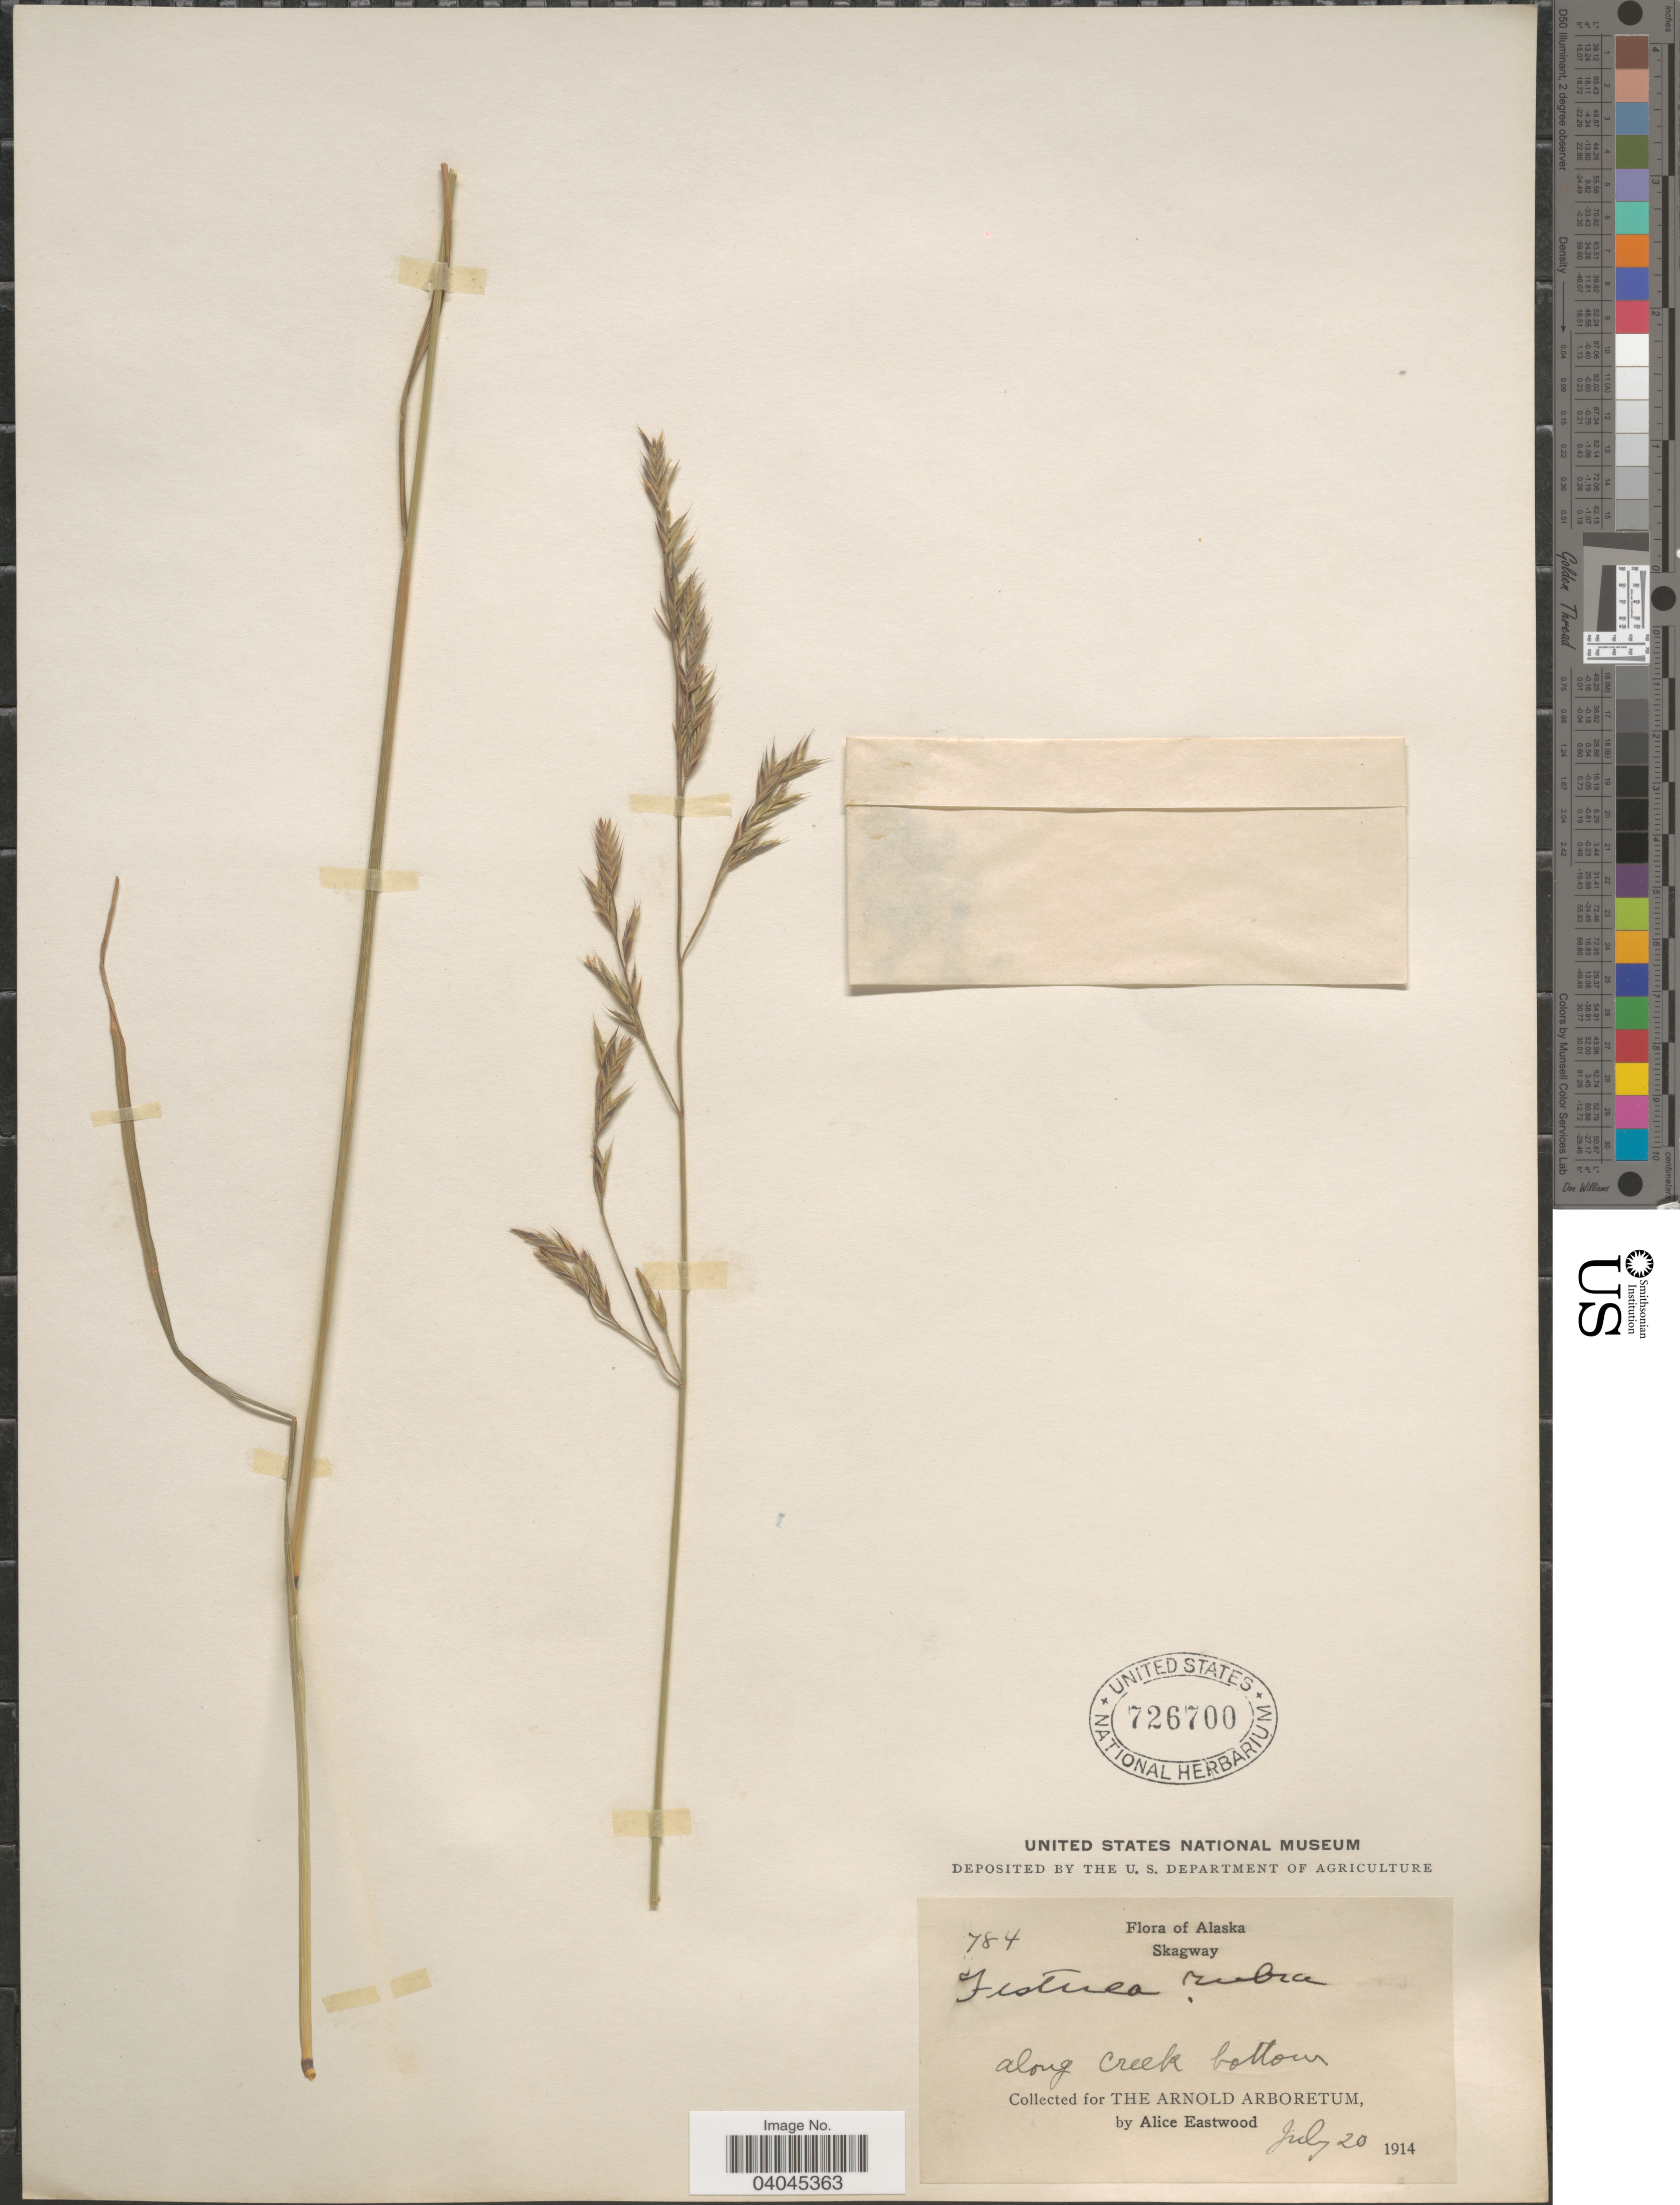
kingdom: Plantae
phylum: Tracheophyta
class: Liliopsida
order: Poales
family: Poaceae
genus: Festuca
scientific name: Festuca rubra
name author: L.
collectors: A. Eastwood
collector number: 784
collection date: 1914-07-20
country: United States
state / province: Alaska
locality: Skagway. Along creek bottom.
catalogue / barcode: US 726700